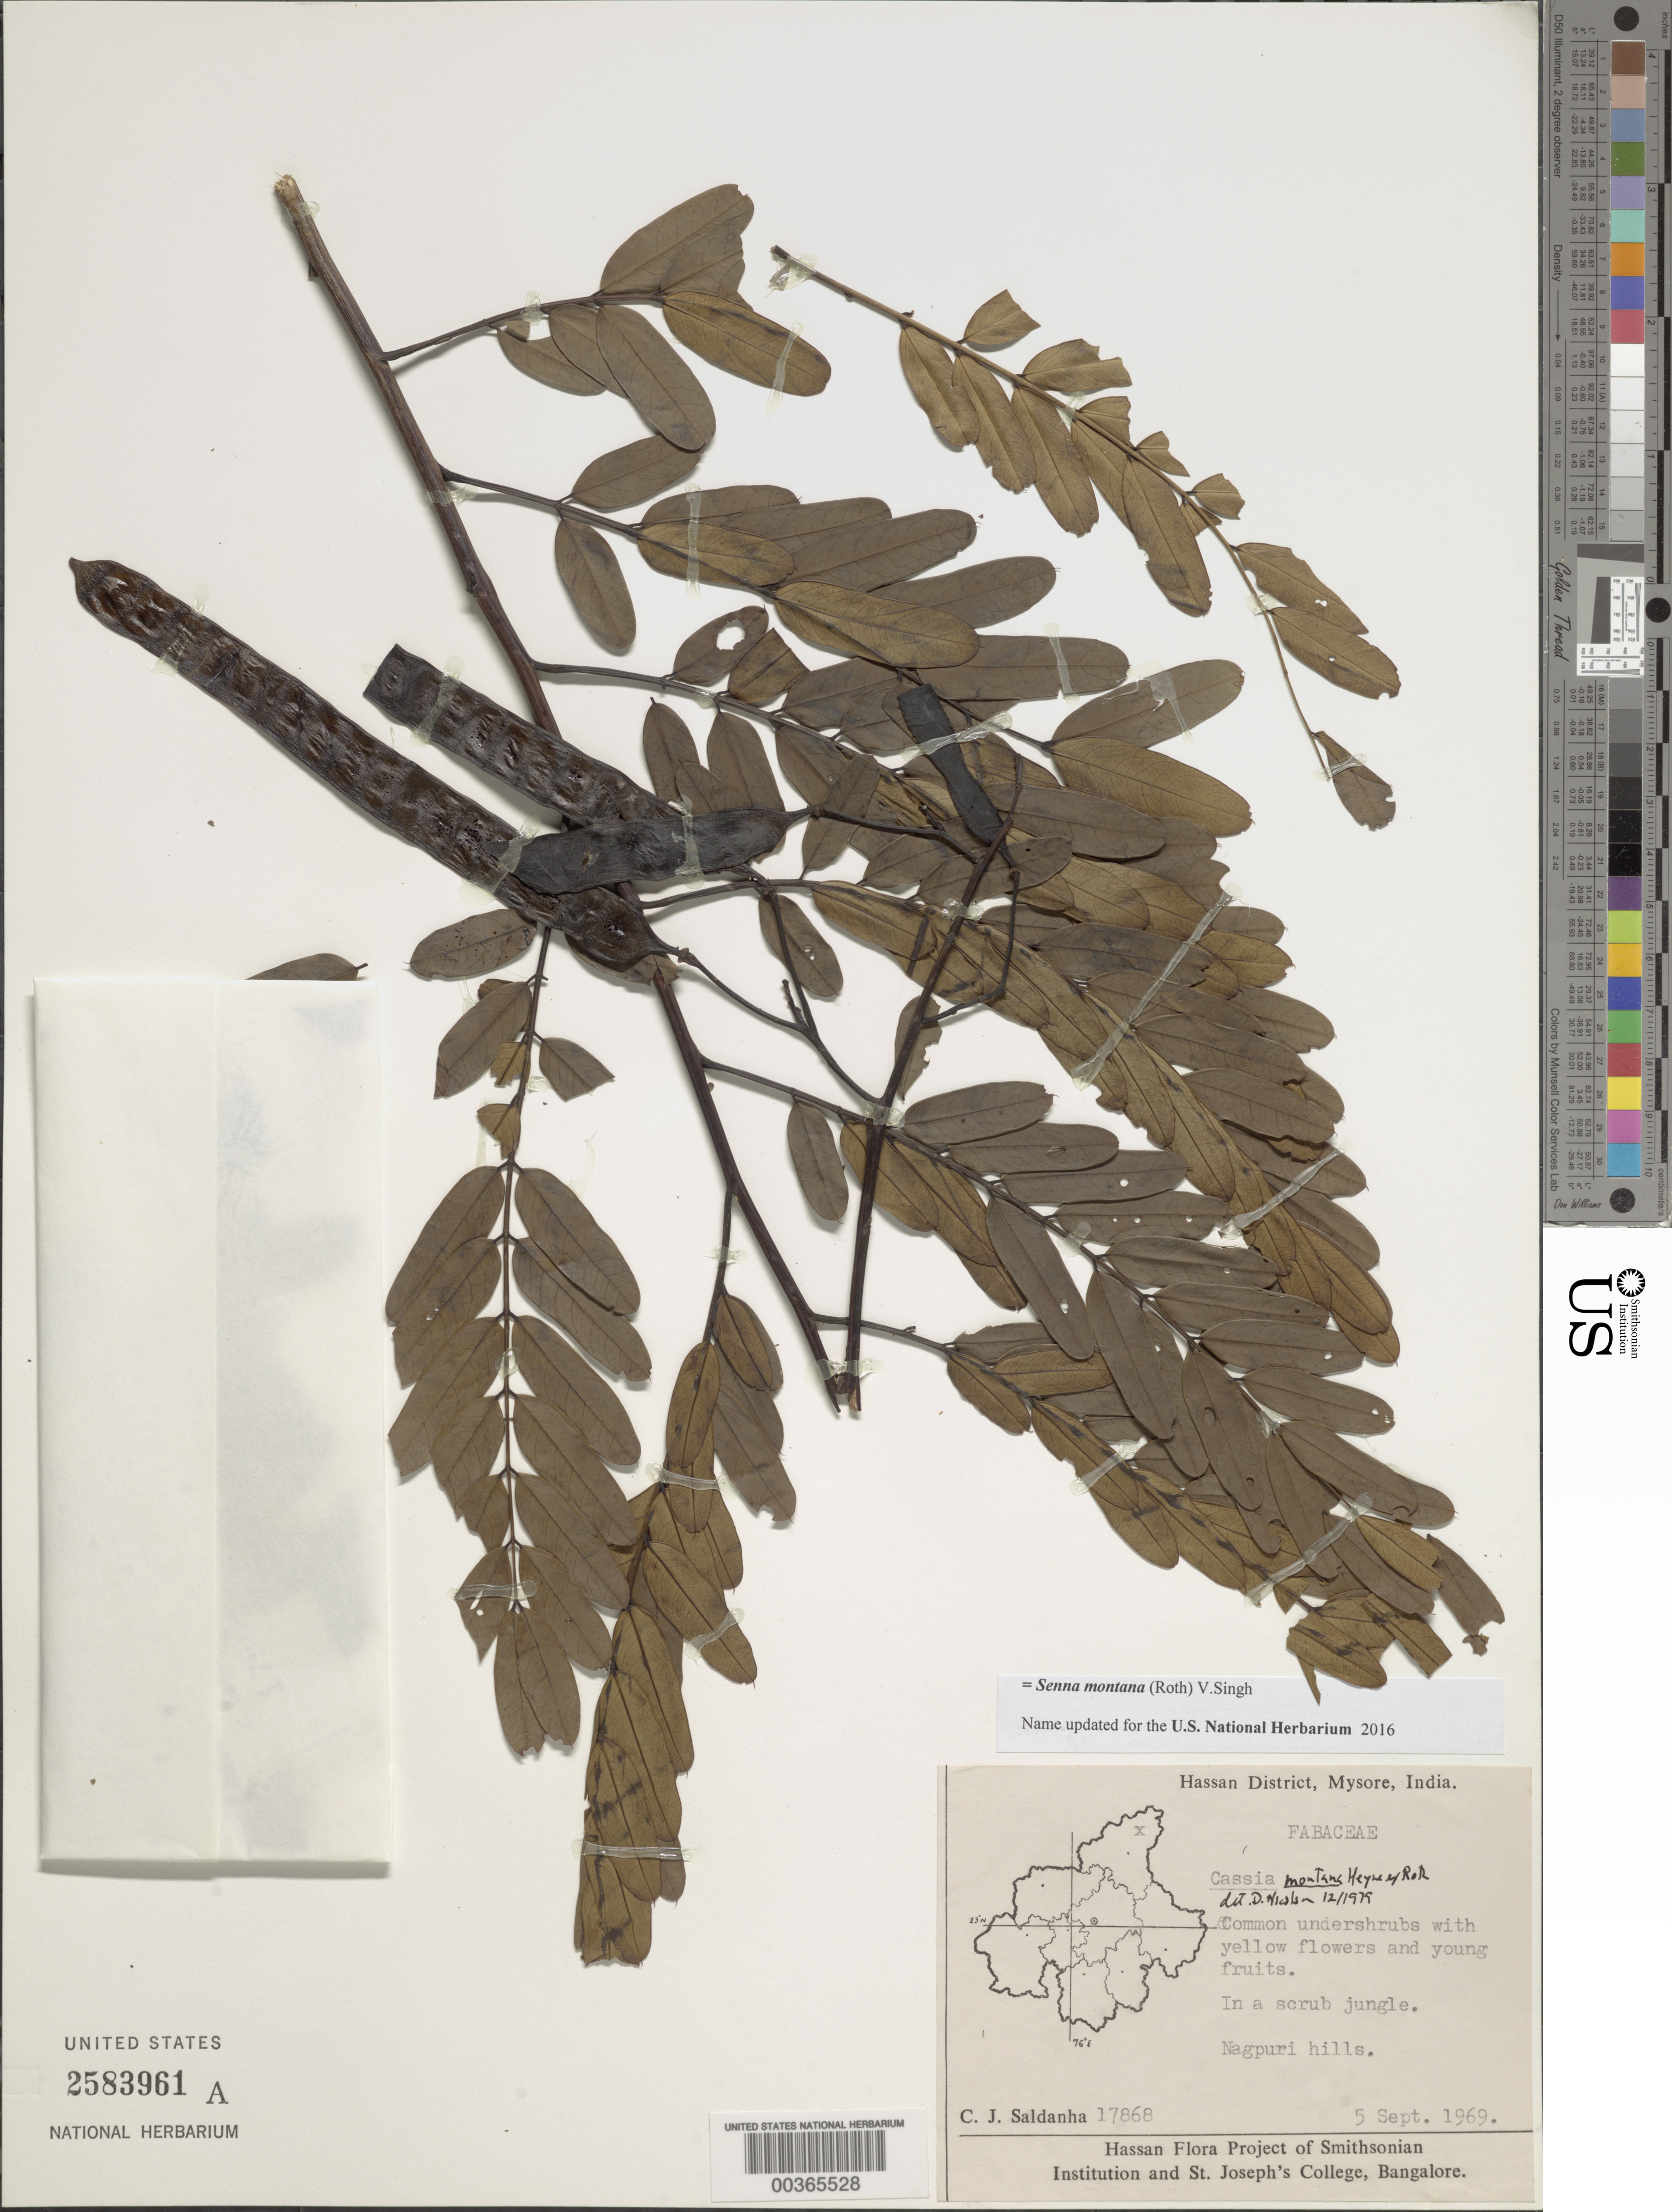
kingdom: Plantae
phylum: Tracheophyta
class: Magnoliopsida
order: Fabales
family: Fabaceae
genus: Senna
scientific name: Senna montana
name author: (Roth) V. Singh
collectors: C. J. Saldanha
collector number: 17868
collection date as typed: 05 Sep 1969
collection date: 1969-09-05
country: India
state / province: Karnataka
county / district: Hassan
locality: Nagpuri hills, mysore state [mysore state = karnataka.]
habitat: Scrub jungle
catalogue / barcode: US 2583961A